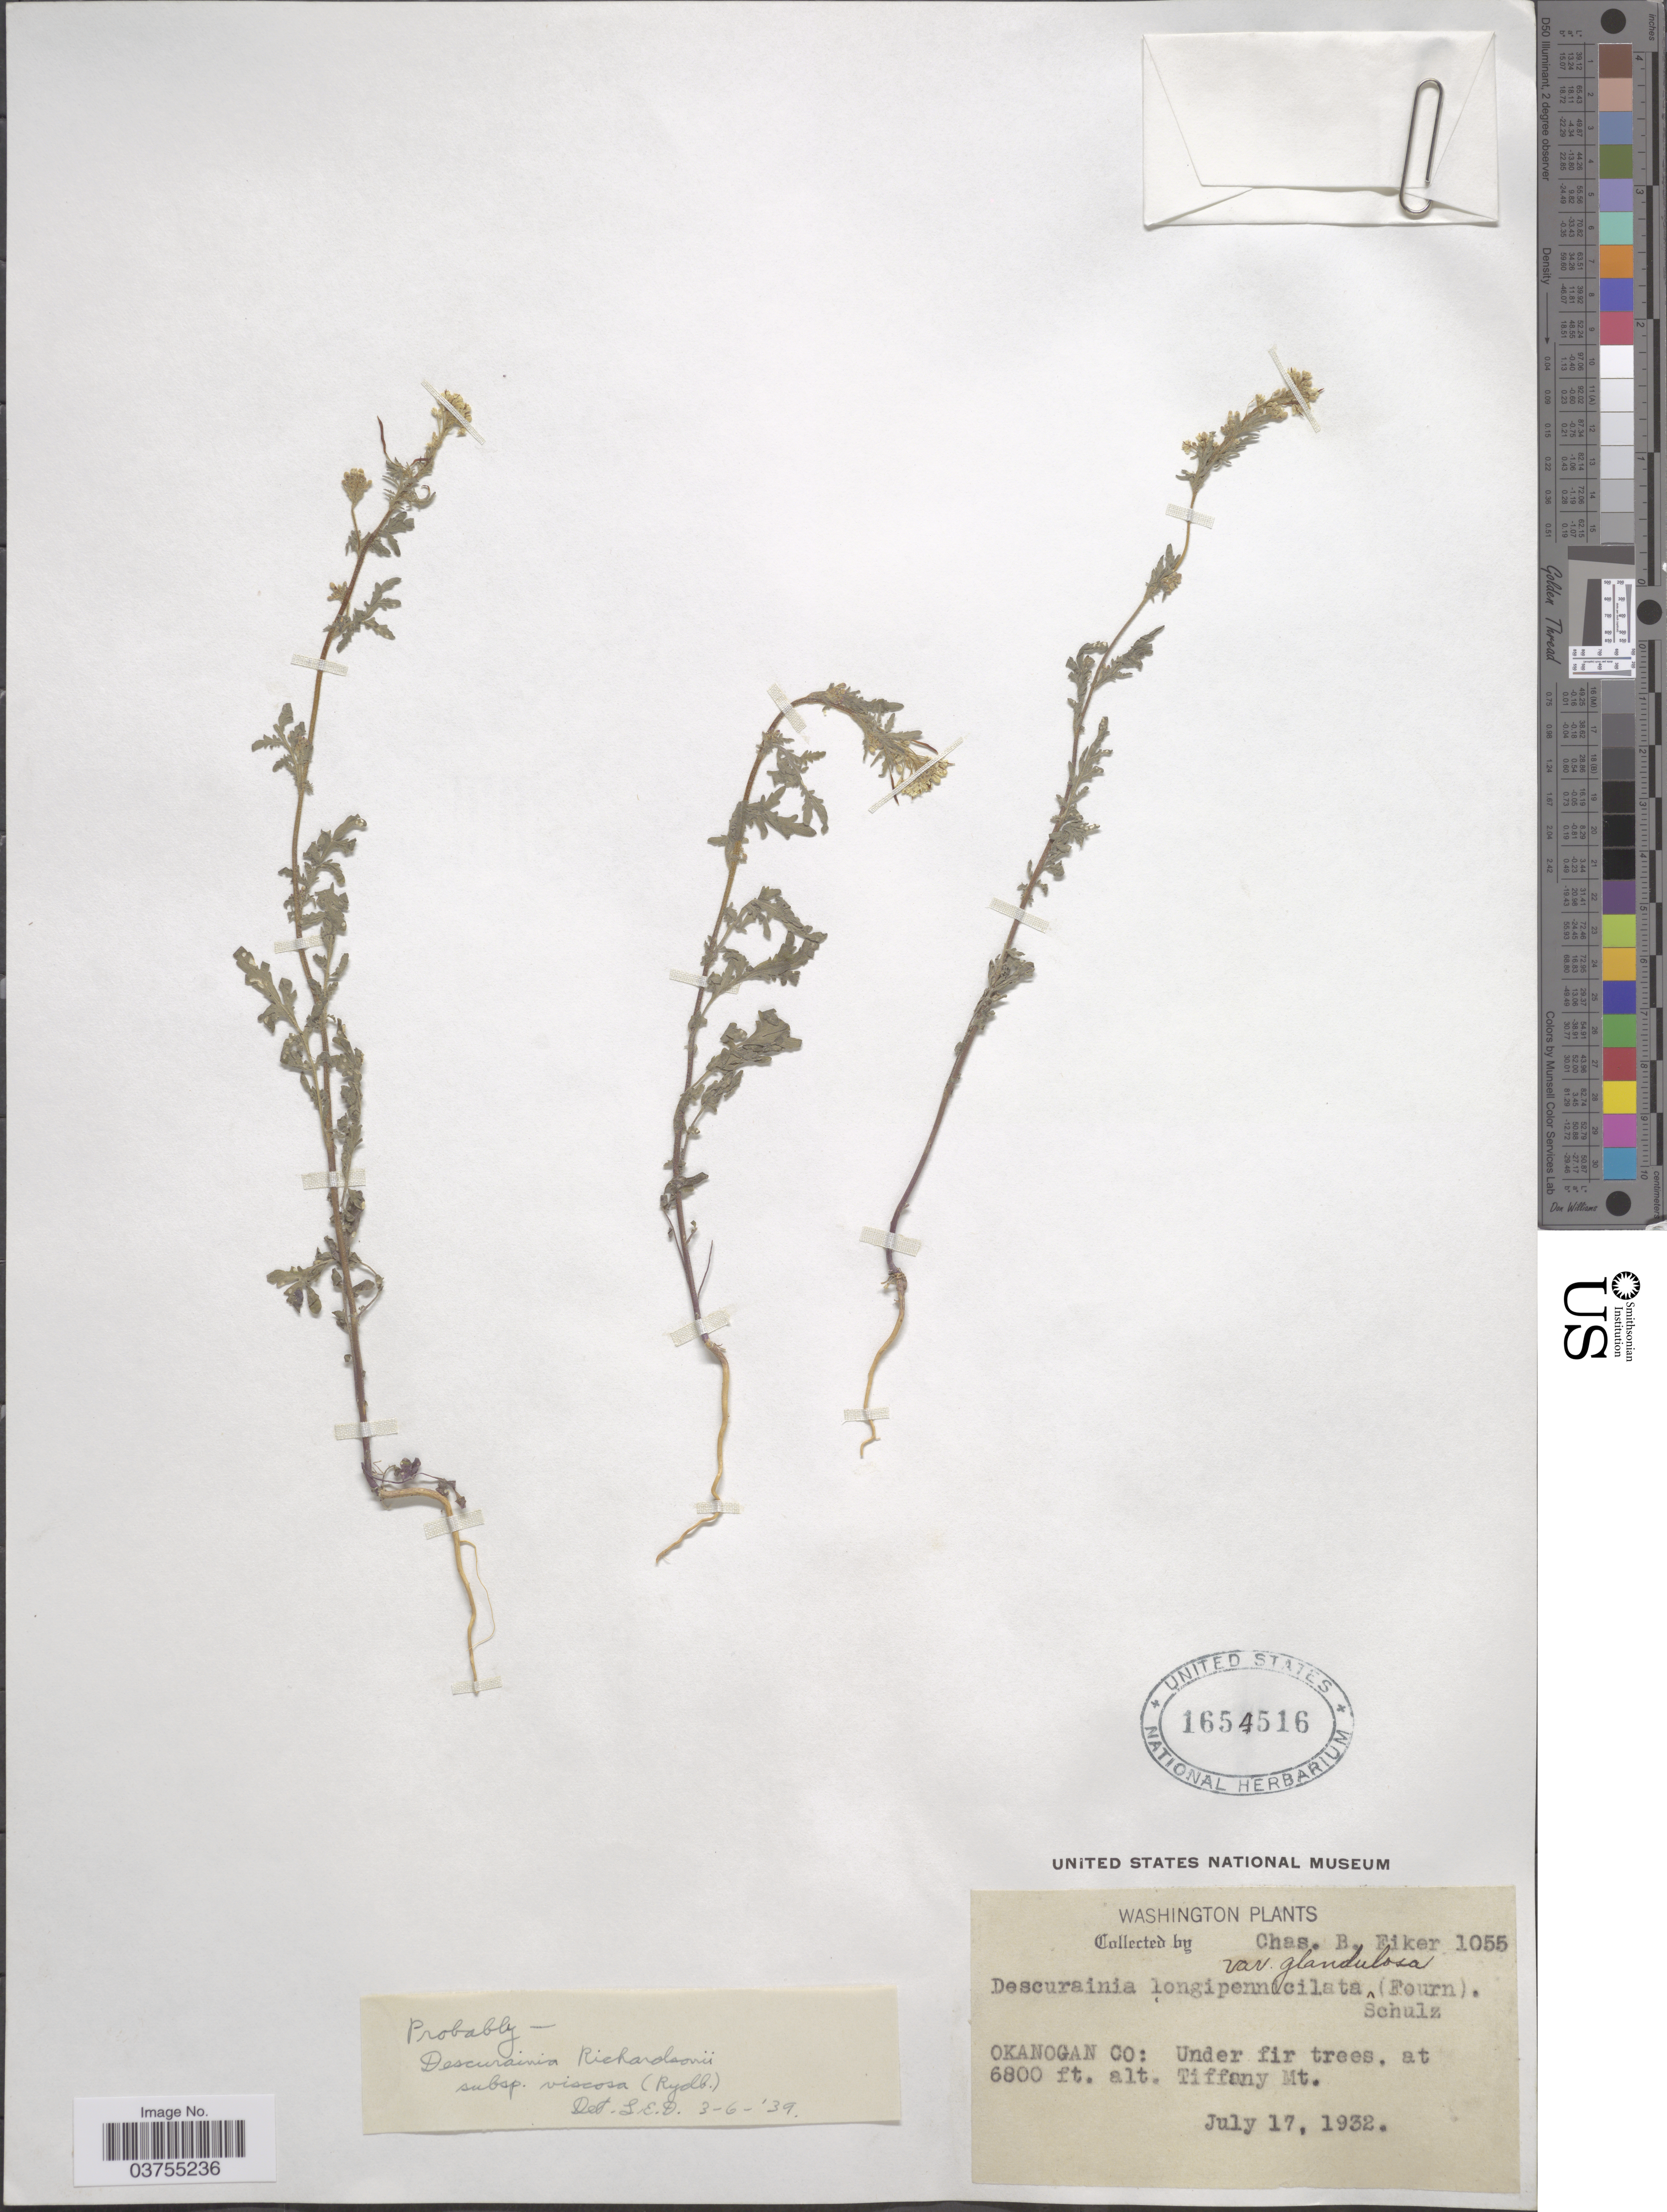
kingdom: Plantae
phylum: Tracheophyta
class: Magnoliopsida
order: Brassicales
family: Brassicaceae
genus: Descurainia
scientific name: Descurainia richardsonii subsp. viscosa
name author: (Rydb.) Detling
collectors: C. Fiker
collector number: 1055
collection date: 1932-07-17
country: United States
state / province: Washington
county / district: Okanogan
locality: Okanogan Co: Under fir trees. Tiffany Mt.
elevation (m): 2073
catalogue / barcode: US 1654516